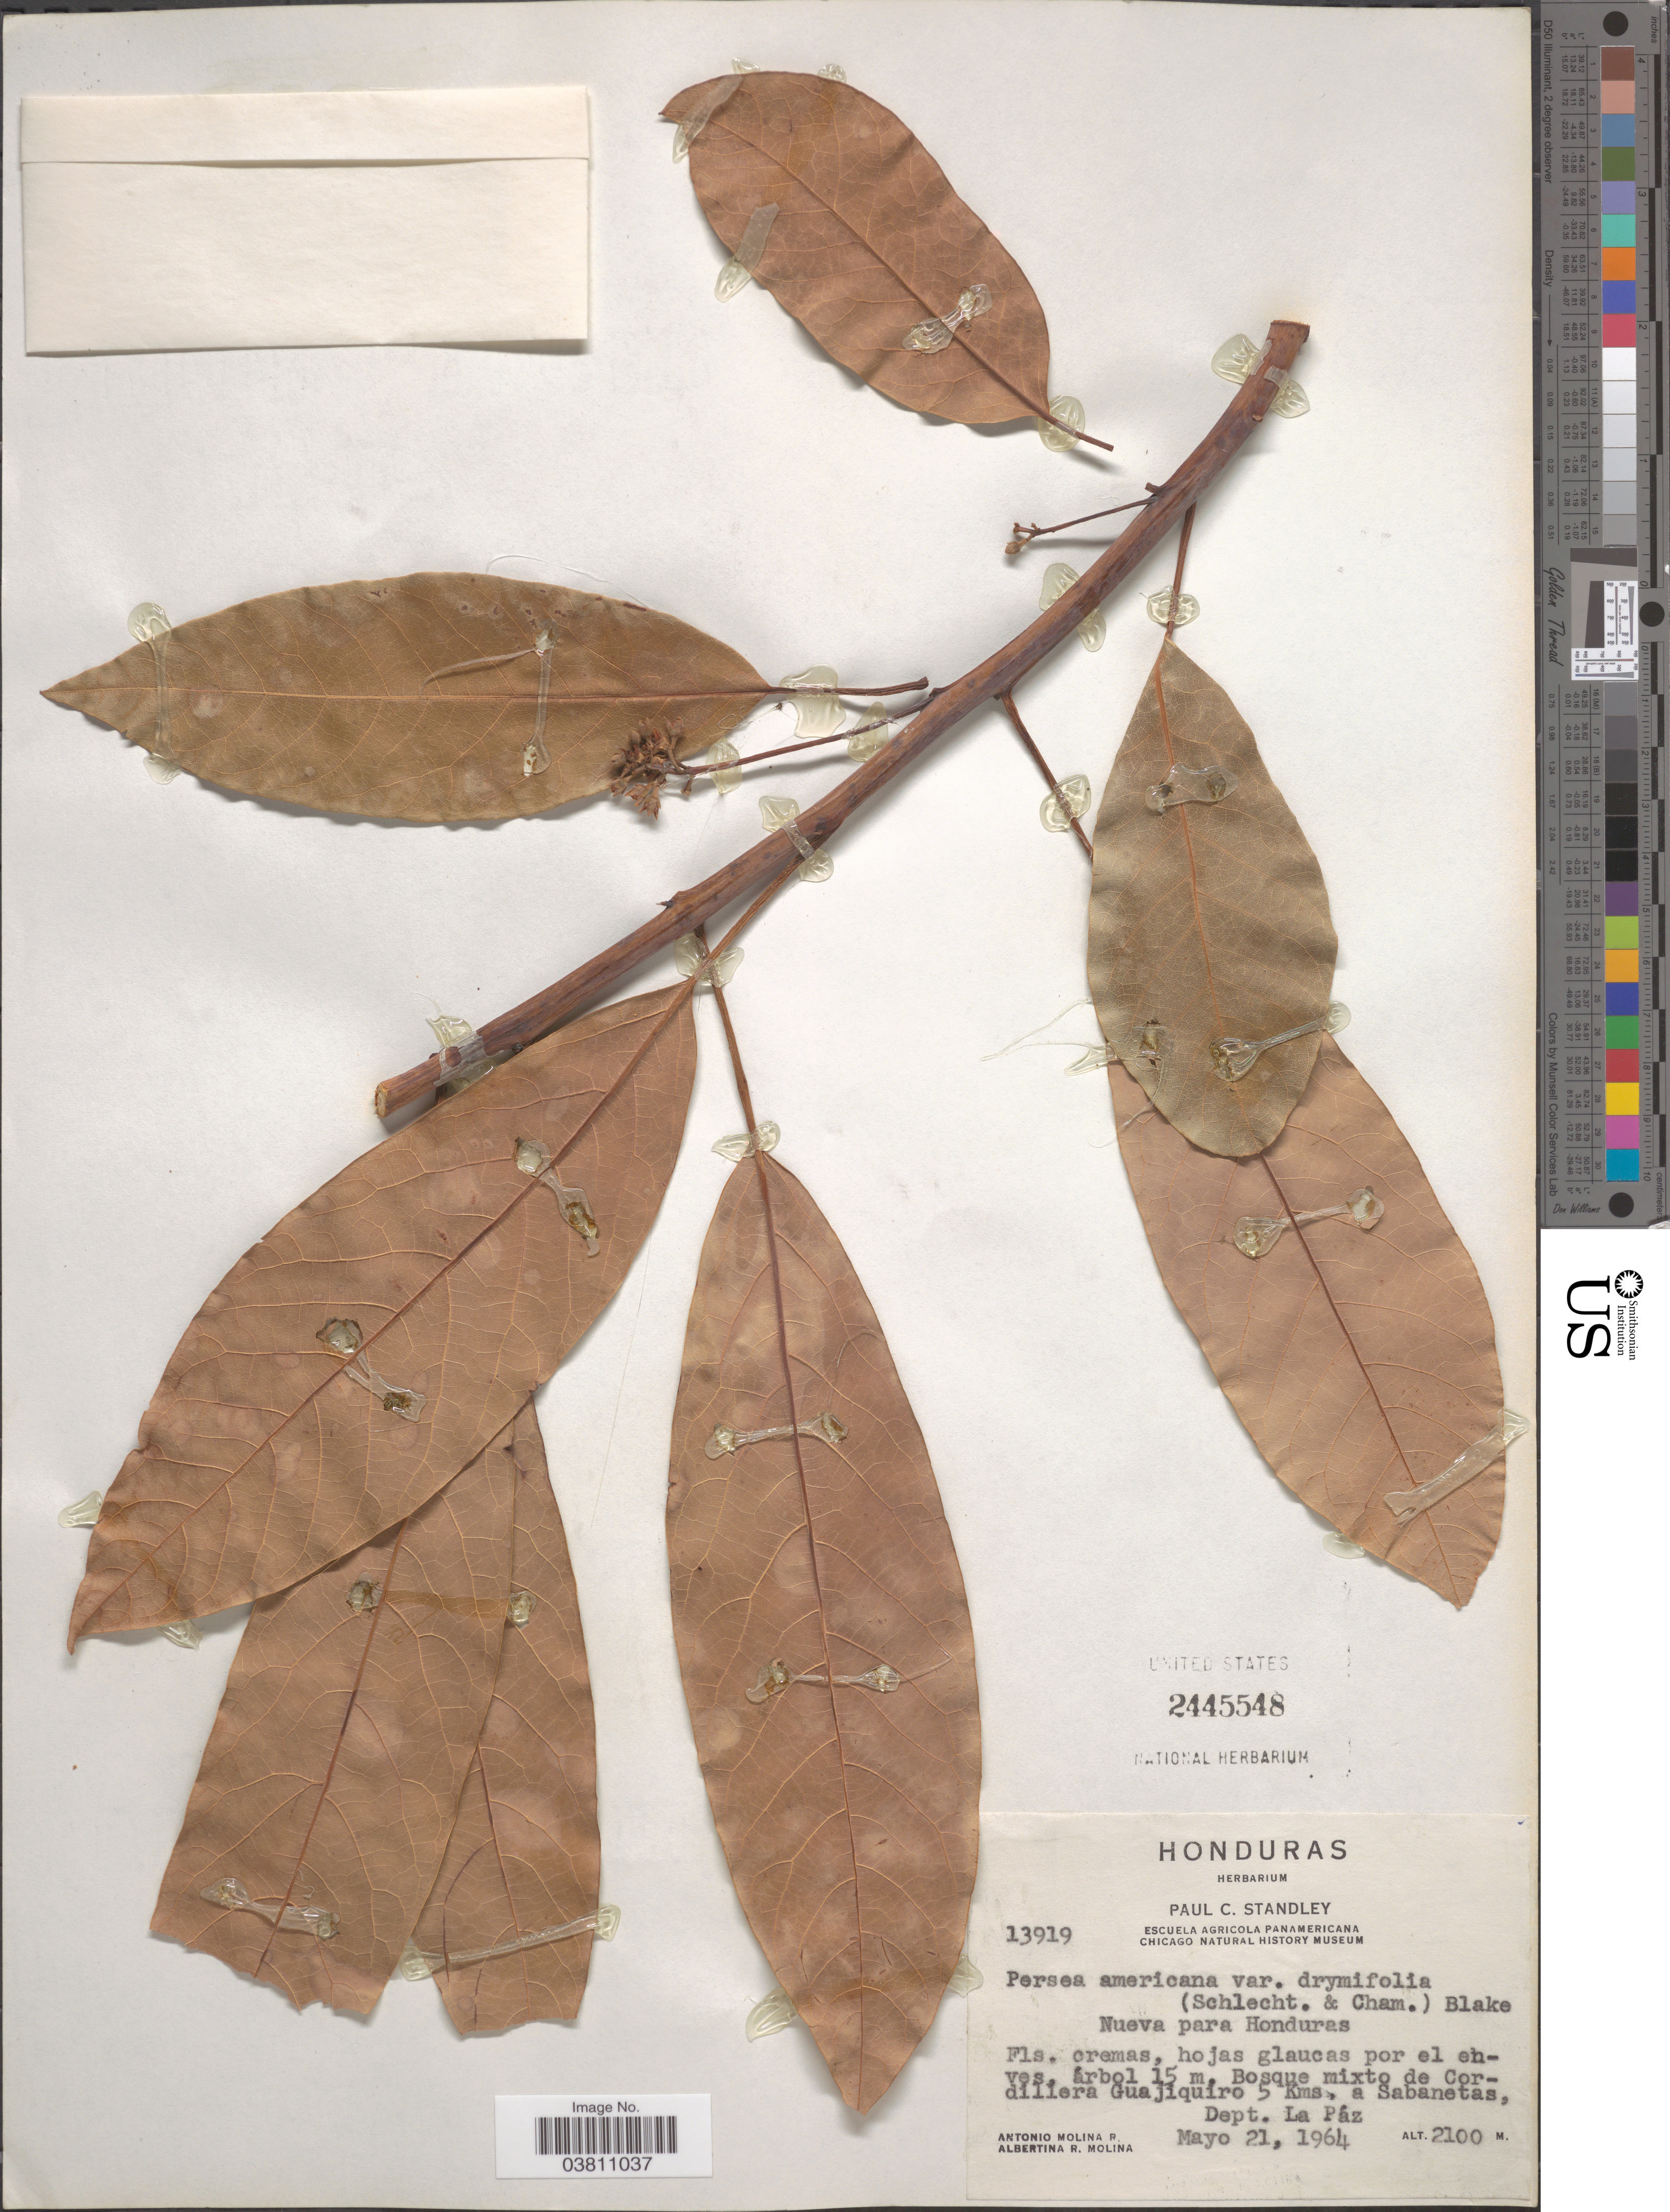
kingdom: Plantae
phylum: Tracheophyta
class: Magnoliopsida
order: Laurales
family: Lauraceae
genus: Persea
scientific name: Persea americana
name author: Mill.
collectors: A. Molina R. & A. R. Molina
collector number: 13919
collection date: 1964-05-21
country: Honduras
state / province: La Paz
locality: Bosque mixto de Cordillera Guajiquiro 5 Kms, a Sabanetas, Dept. La Páz.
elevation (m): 2100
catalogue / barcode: US 2445548